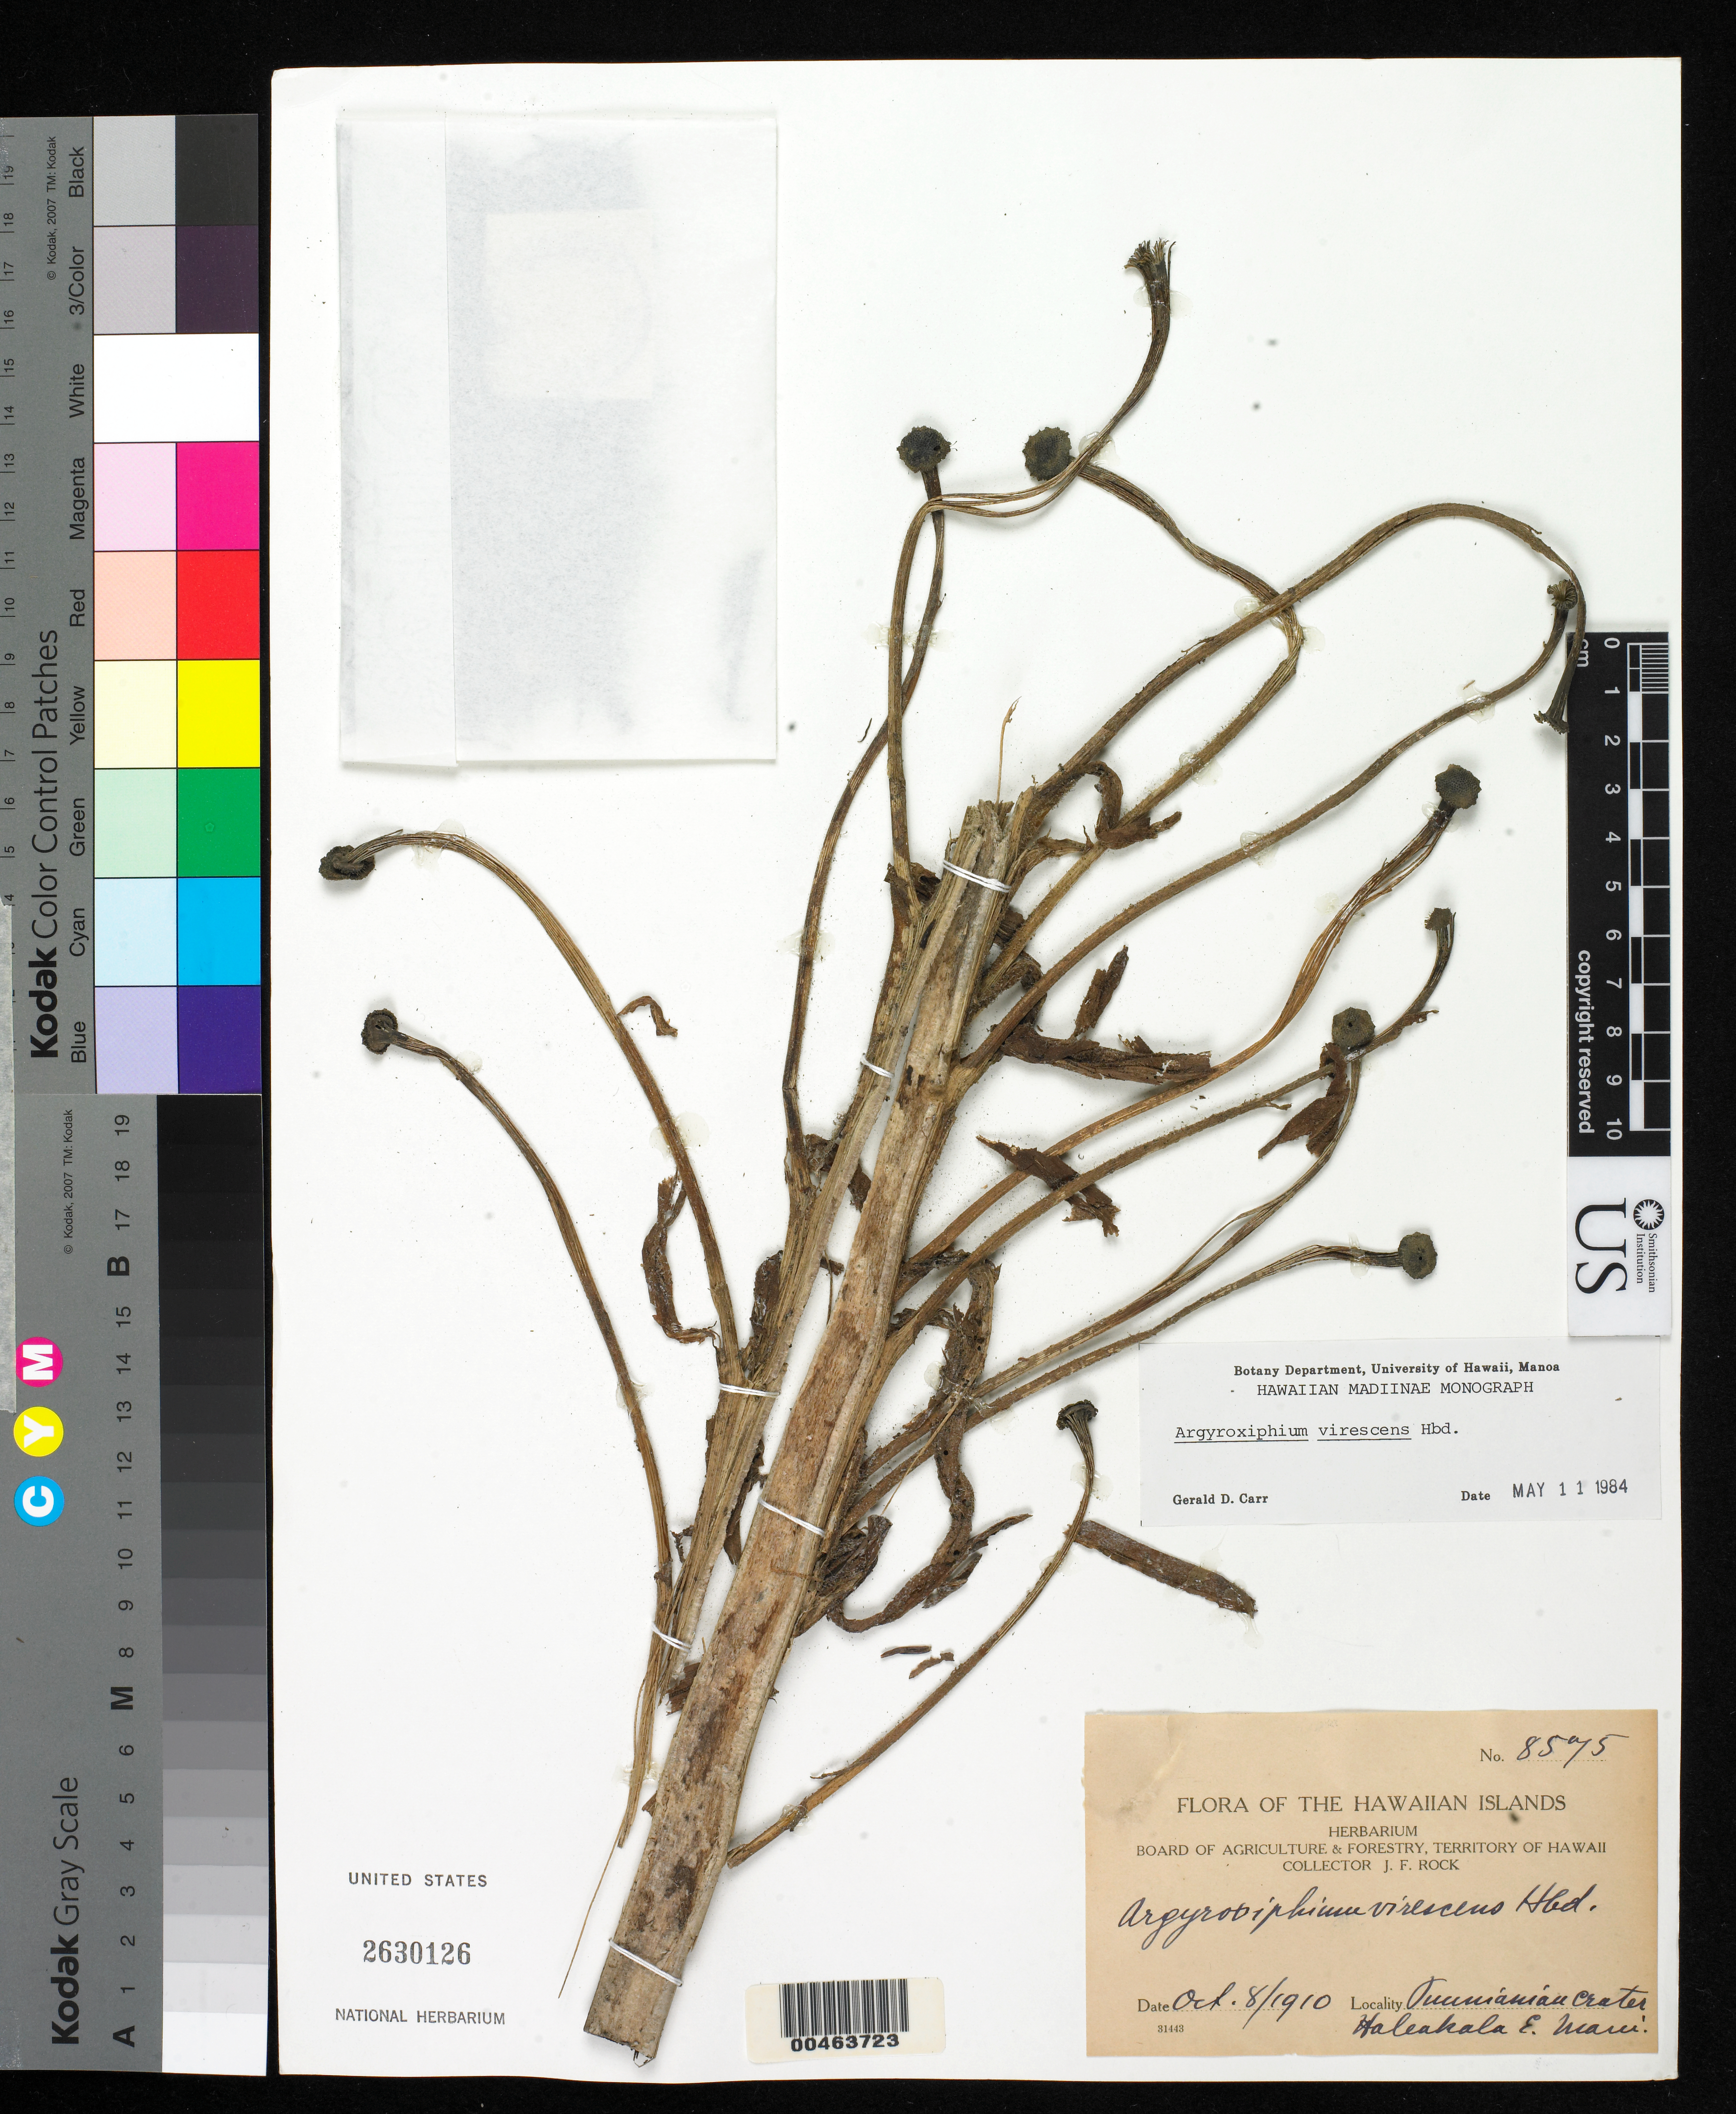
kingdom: Plantae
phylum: Tracheophyta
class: Magnoliopsida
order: Asterales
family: Asteraceae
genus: Argyroxiphium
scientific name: Argyroxiphium virescens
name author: Hillebr.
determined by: Carr, G. D.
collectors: J. F. Rock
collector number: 8575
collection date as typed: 8 Oct 1910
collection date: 1910-10-08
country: United States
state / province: Hawaii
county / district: Maui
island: Maui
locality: Puunianiau Crater, Haleakala, E. Maui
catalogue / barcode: US 2630126